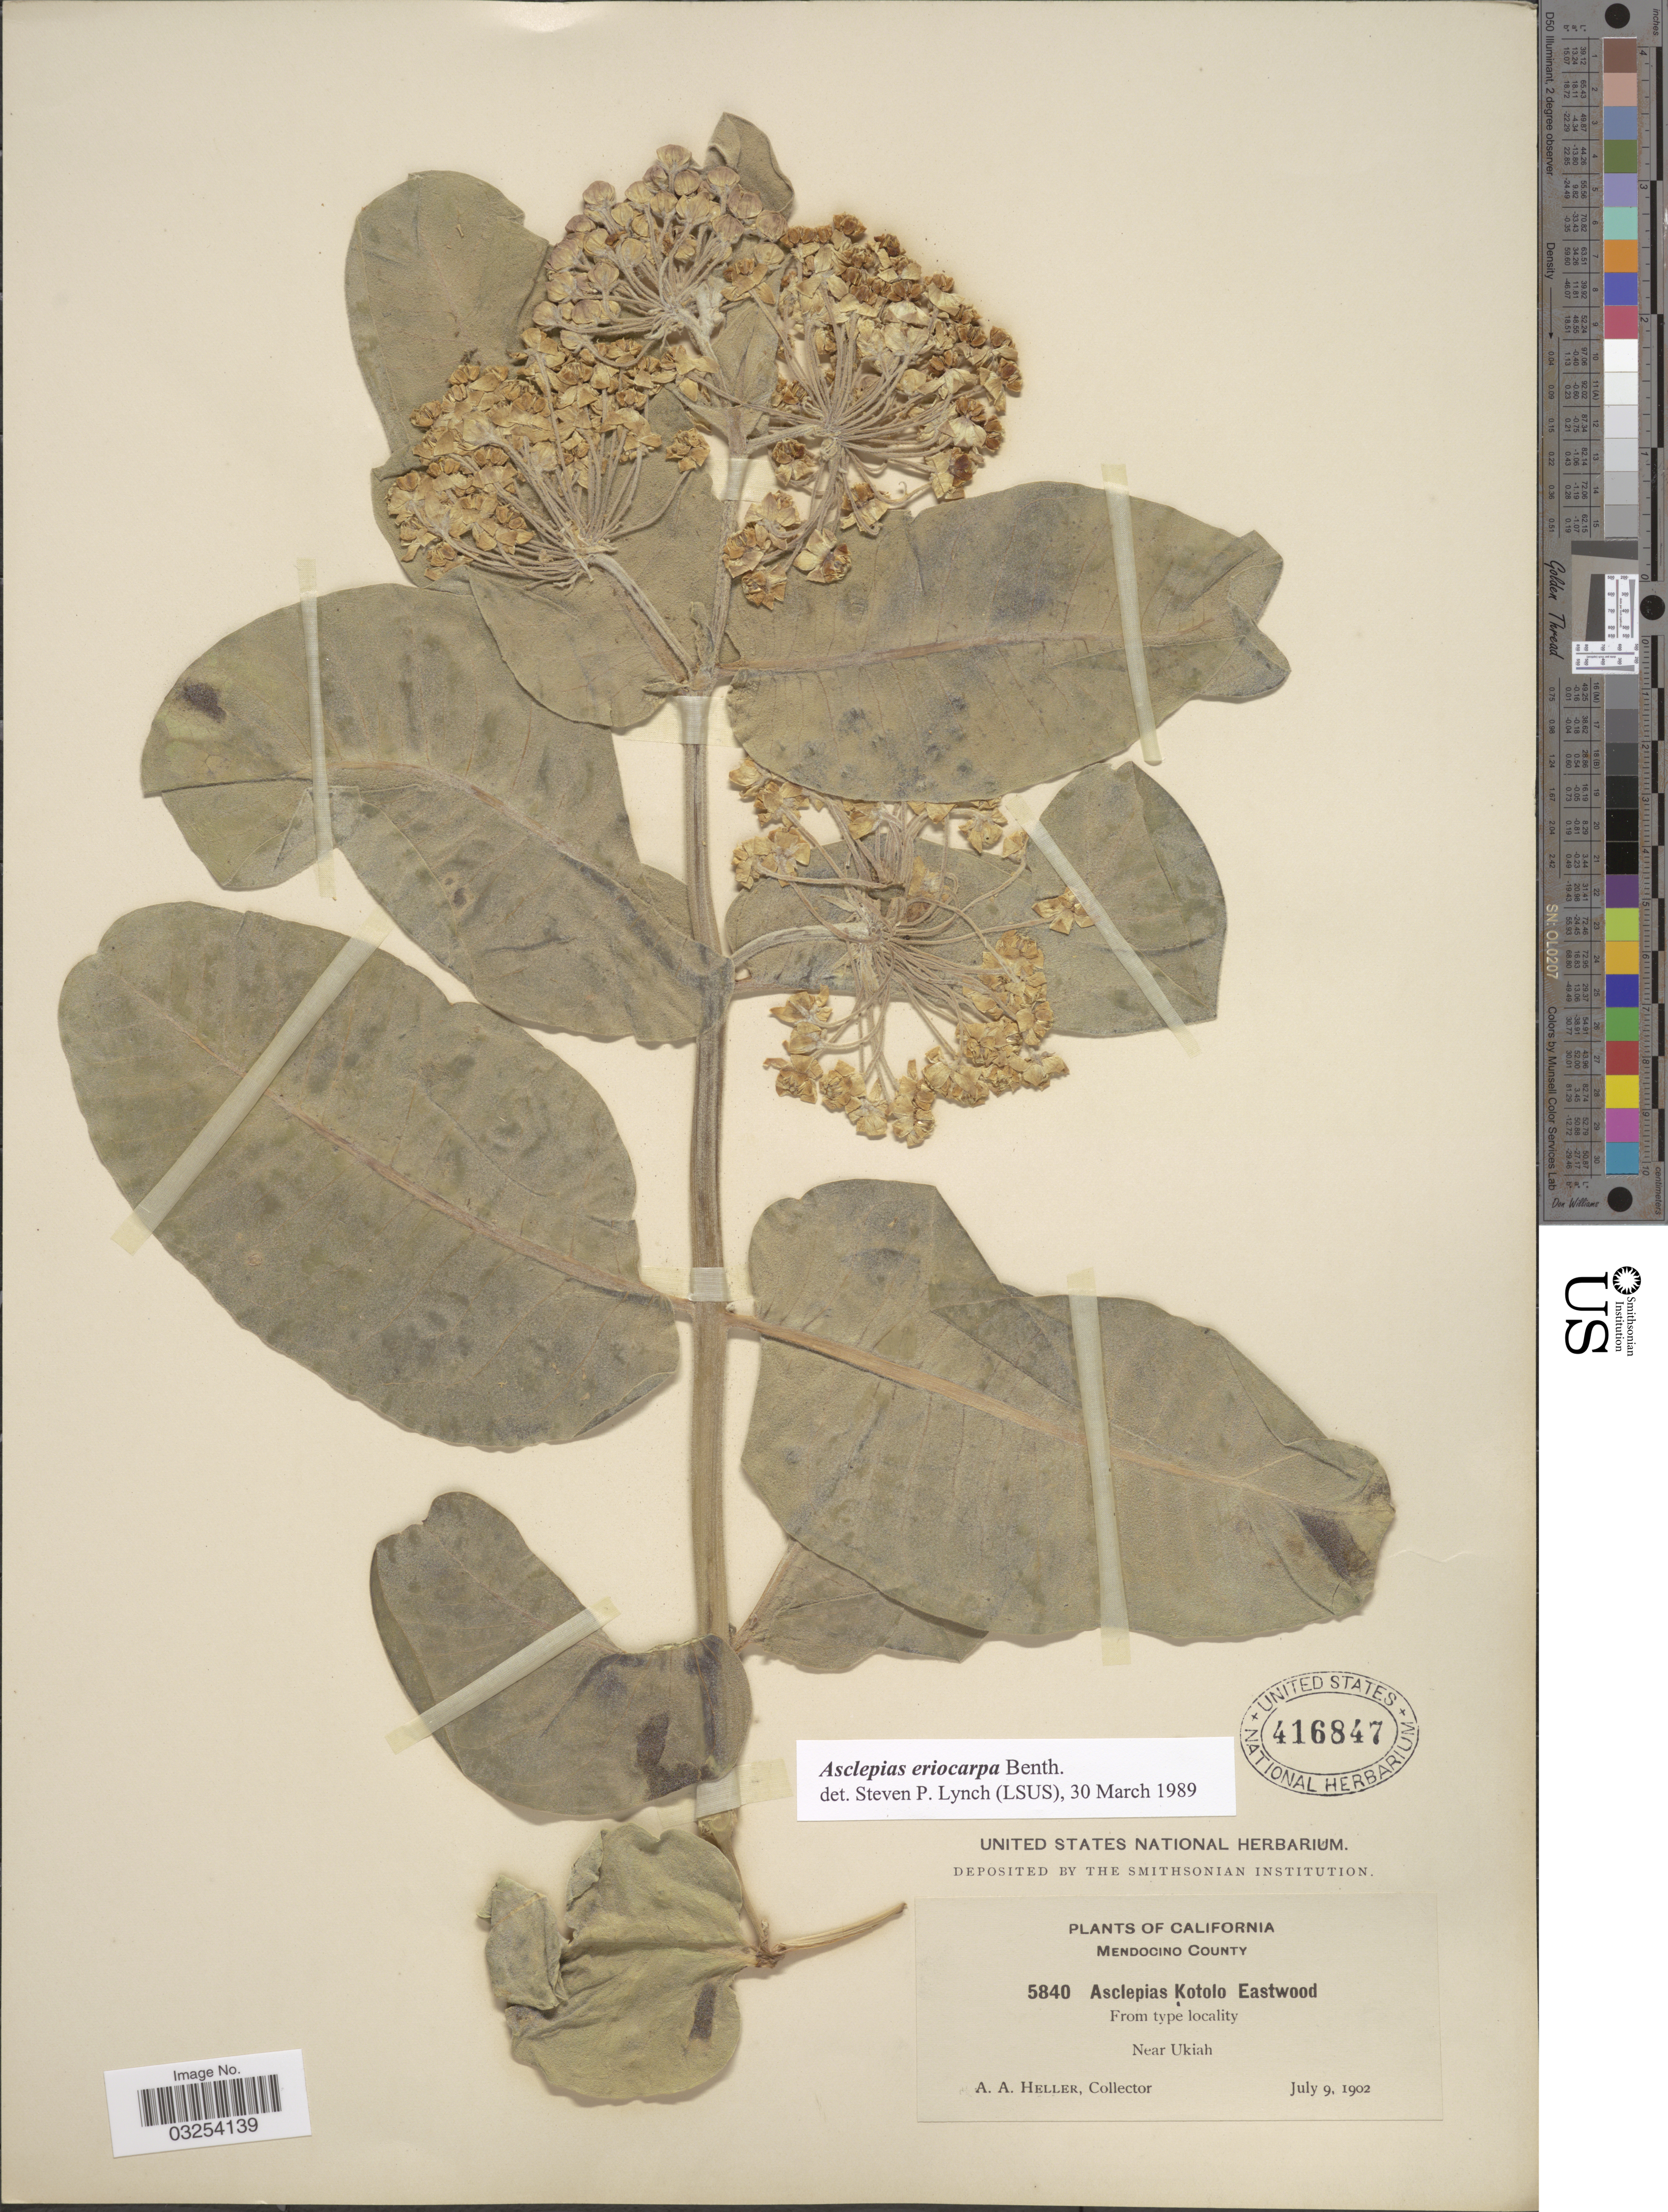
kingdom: Plantae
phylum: Tracheophyta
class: Magnoliopsida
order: Gentianales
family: Apocynaceae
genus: Asclepias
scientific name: Asclepias eriocarpa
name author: Benth.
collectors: A. A. Heller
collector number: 5840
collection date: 1902-07-09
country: United States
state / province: California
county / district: Mendocino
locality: Mendocino County. Near Ukiah.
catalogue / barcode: US 416847